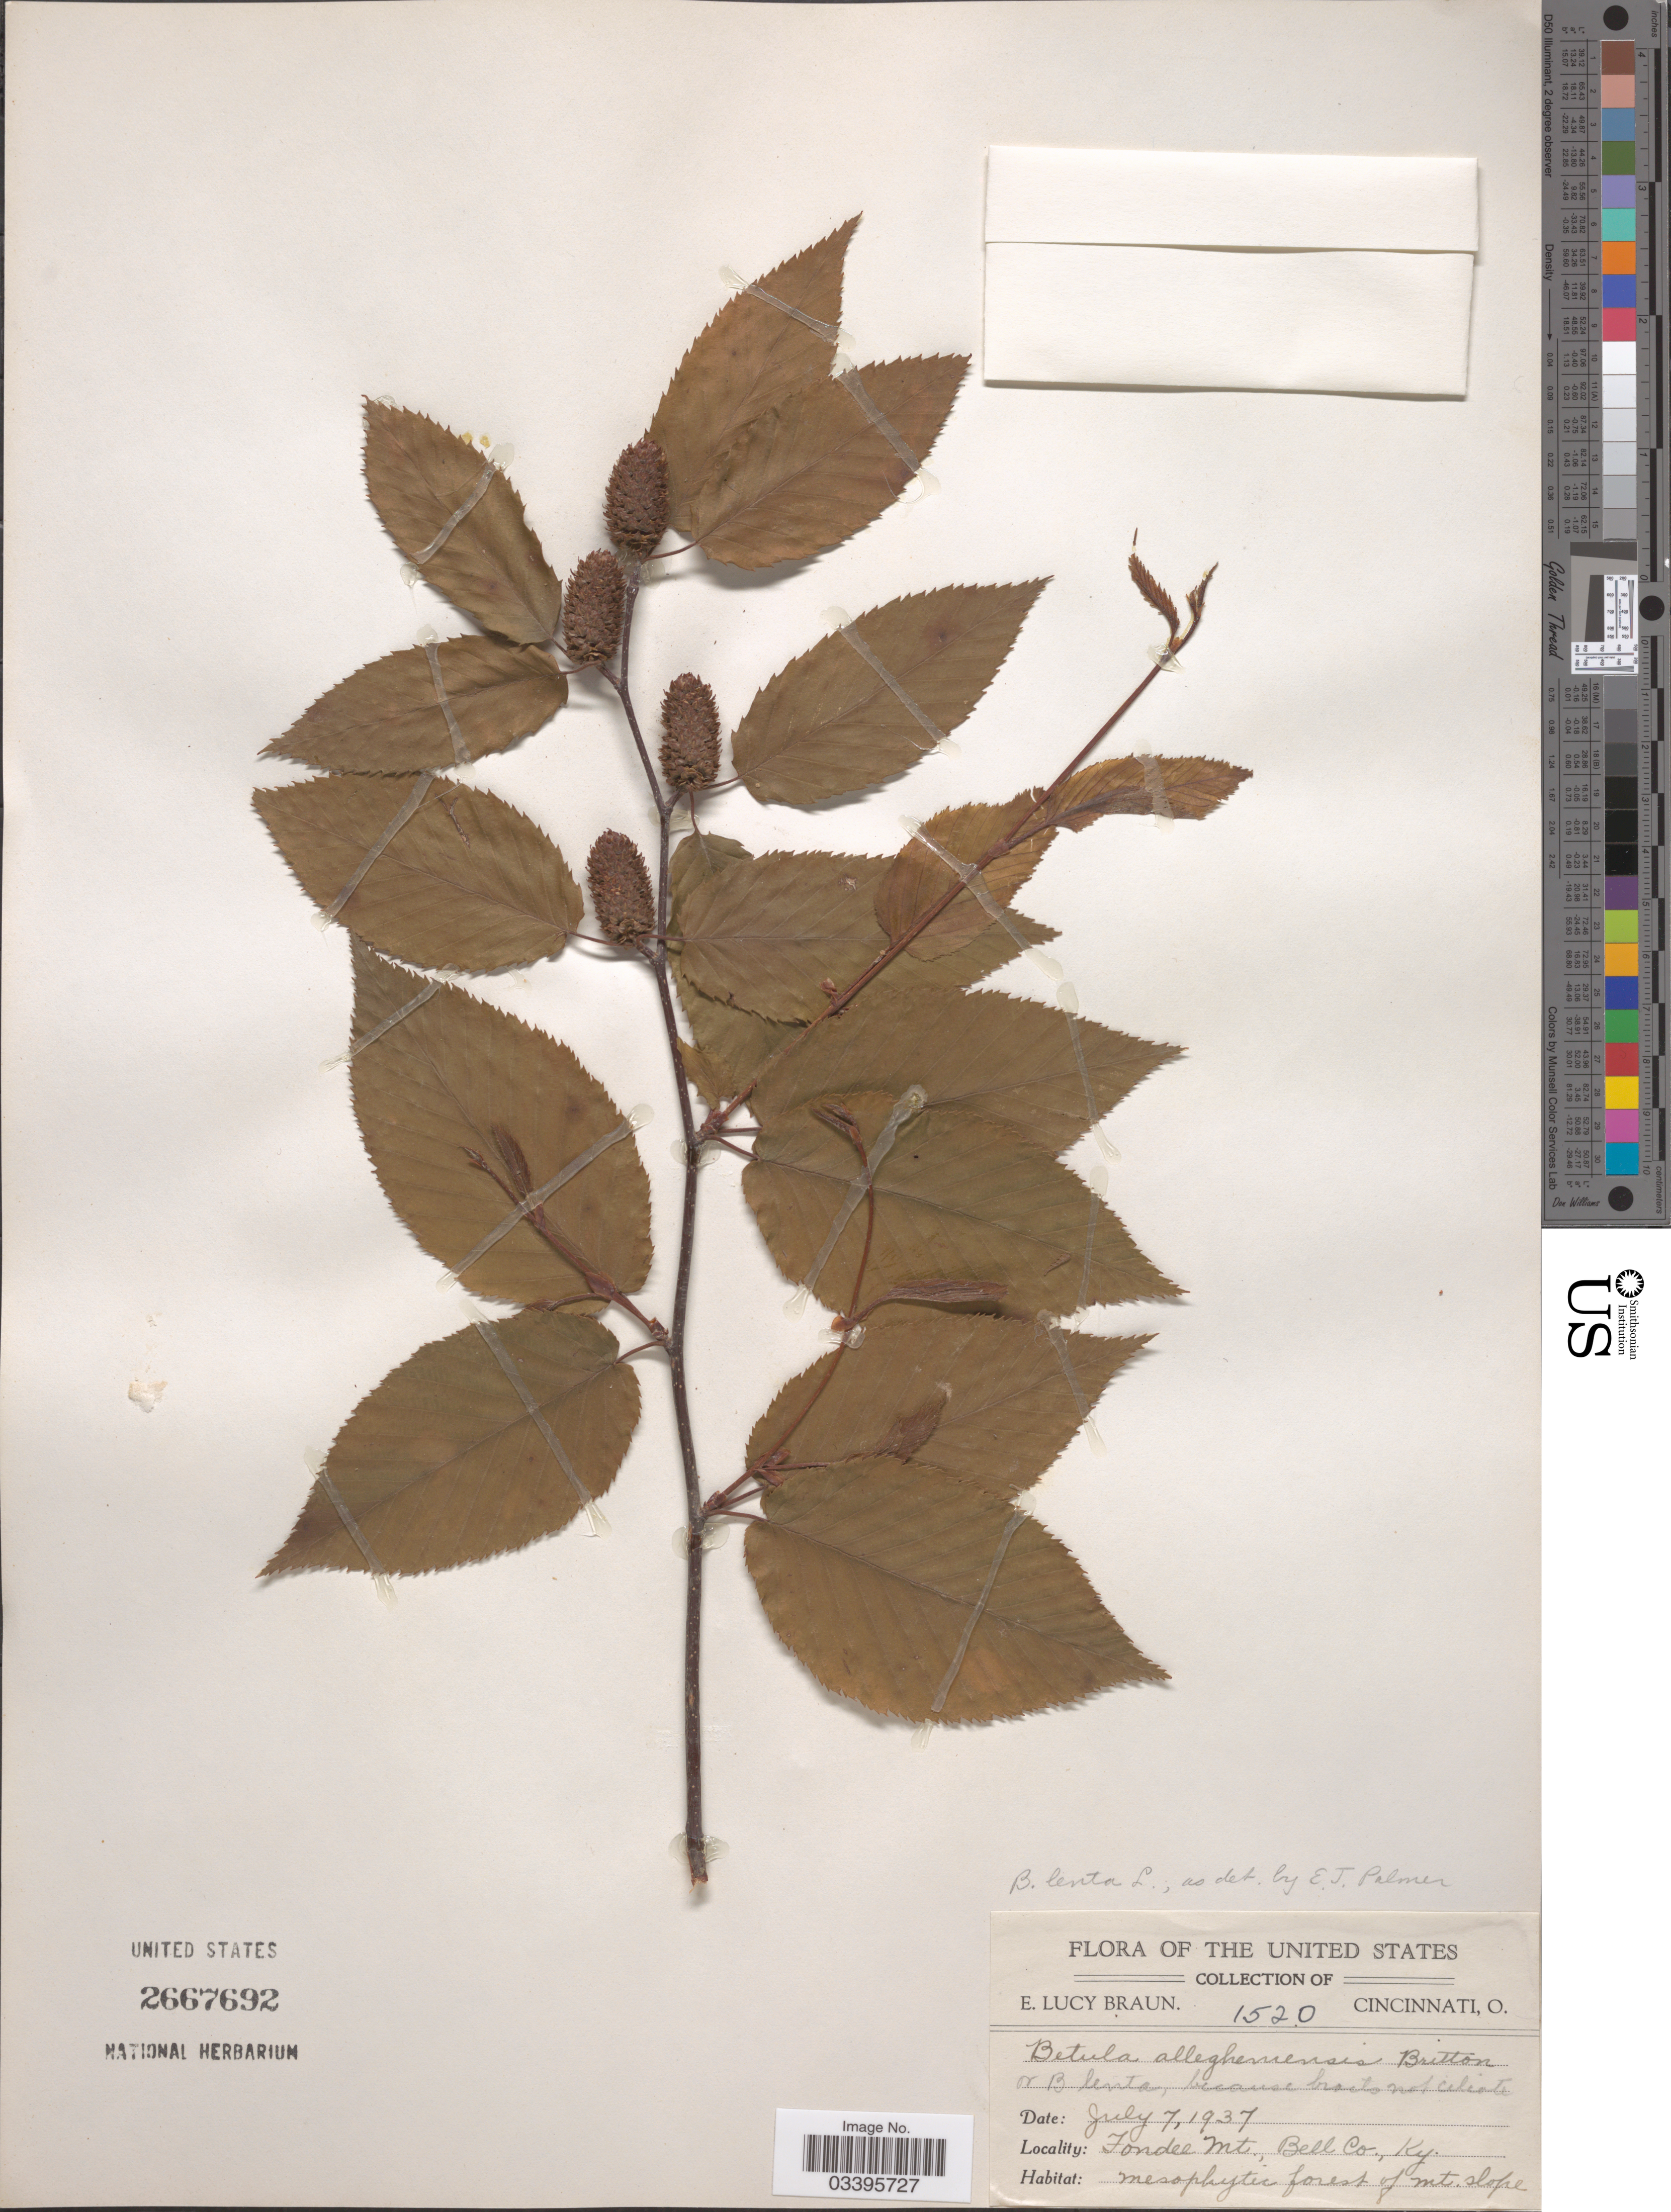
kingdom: Plantae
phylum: Tracheophyta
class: Magnoliopsida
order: Fagales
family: Betulaceae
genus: Betula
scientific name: Betula lenta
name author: L.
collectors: E. L. Braun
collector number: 1520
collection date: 1937-07-07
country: United States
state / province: Kentucky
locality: Fondee Mt., Bell Co.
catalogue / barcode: US 2667692